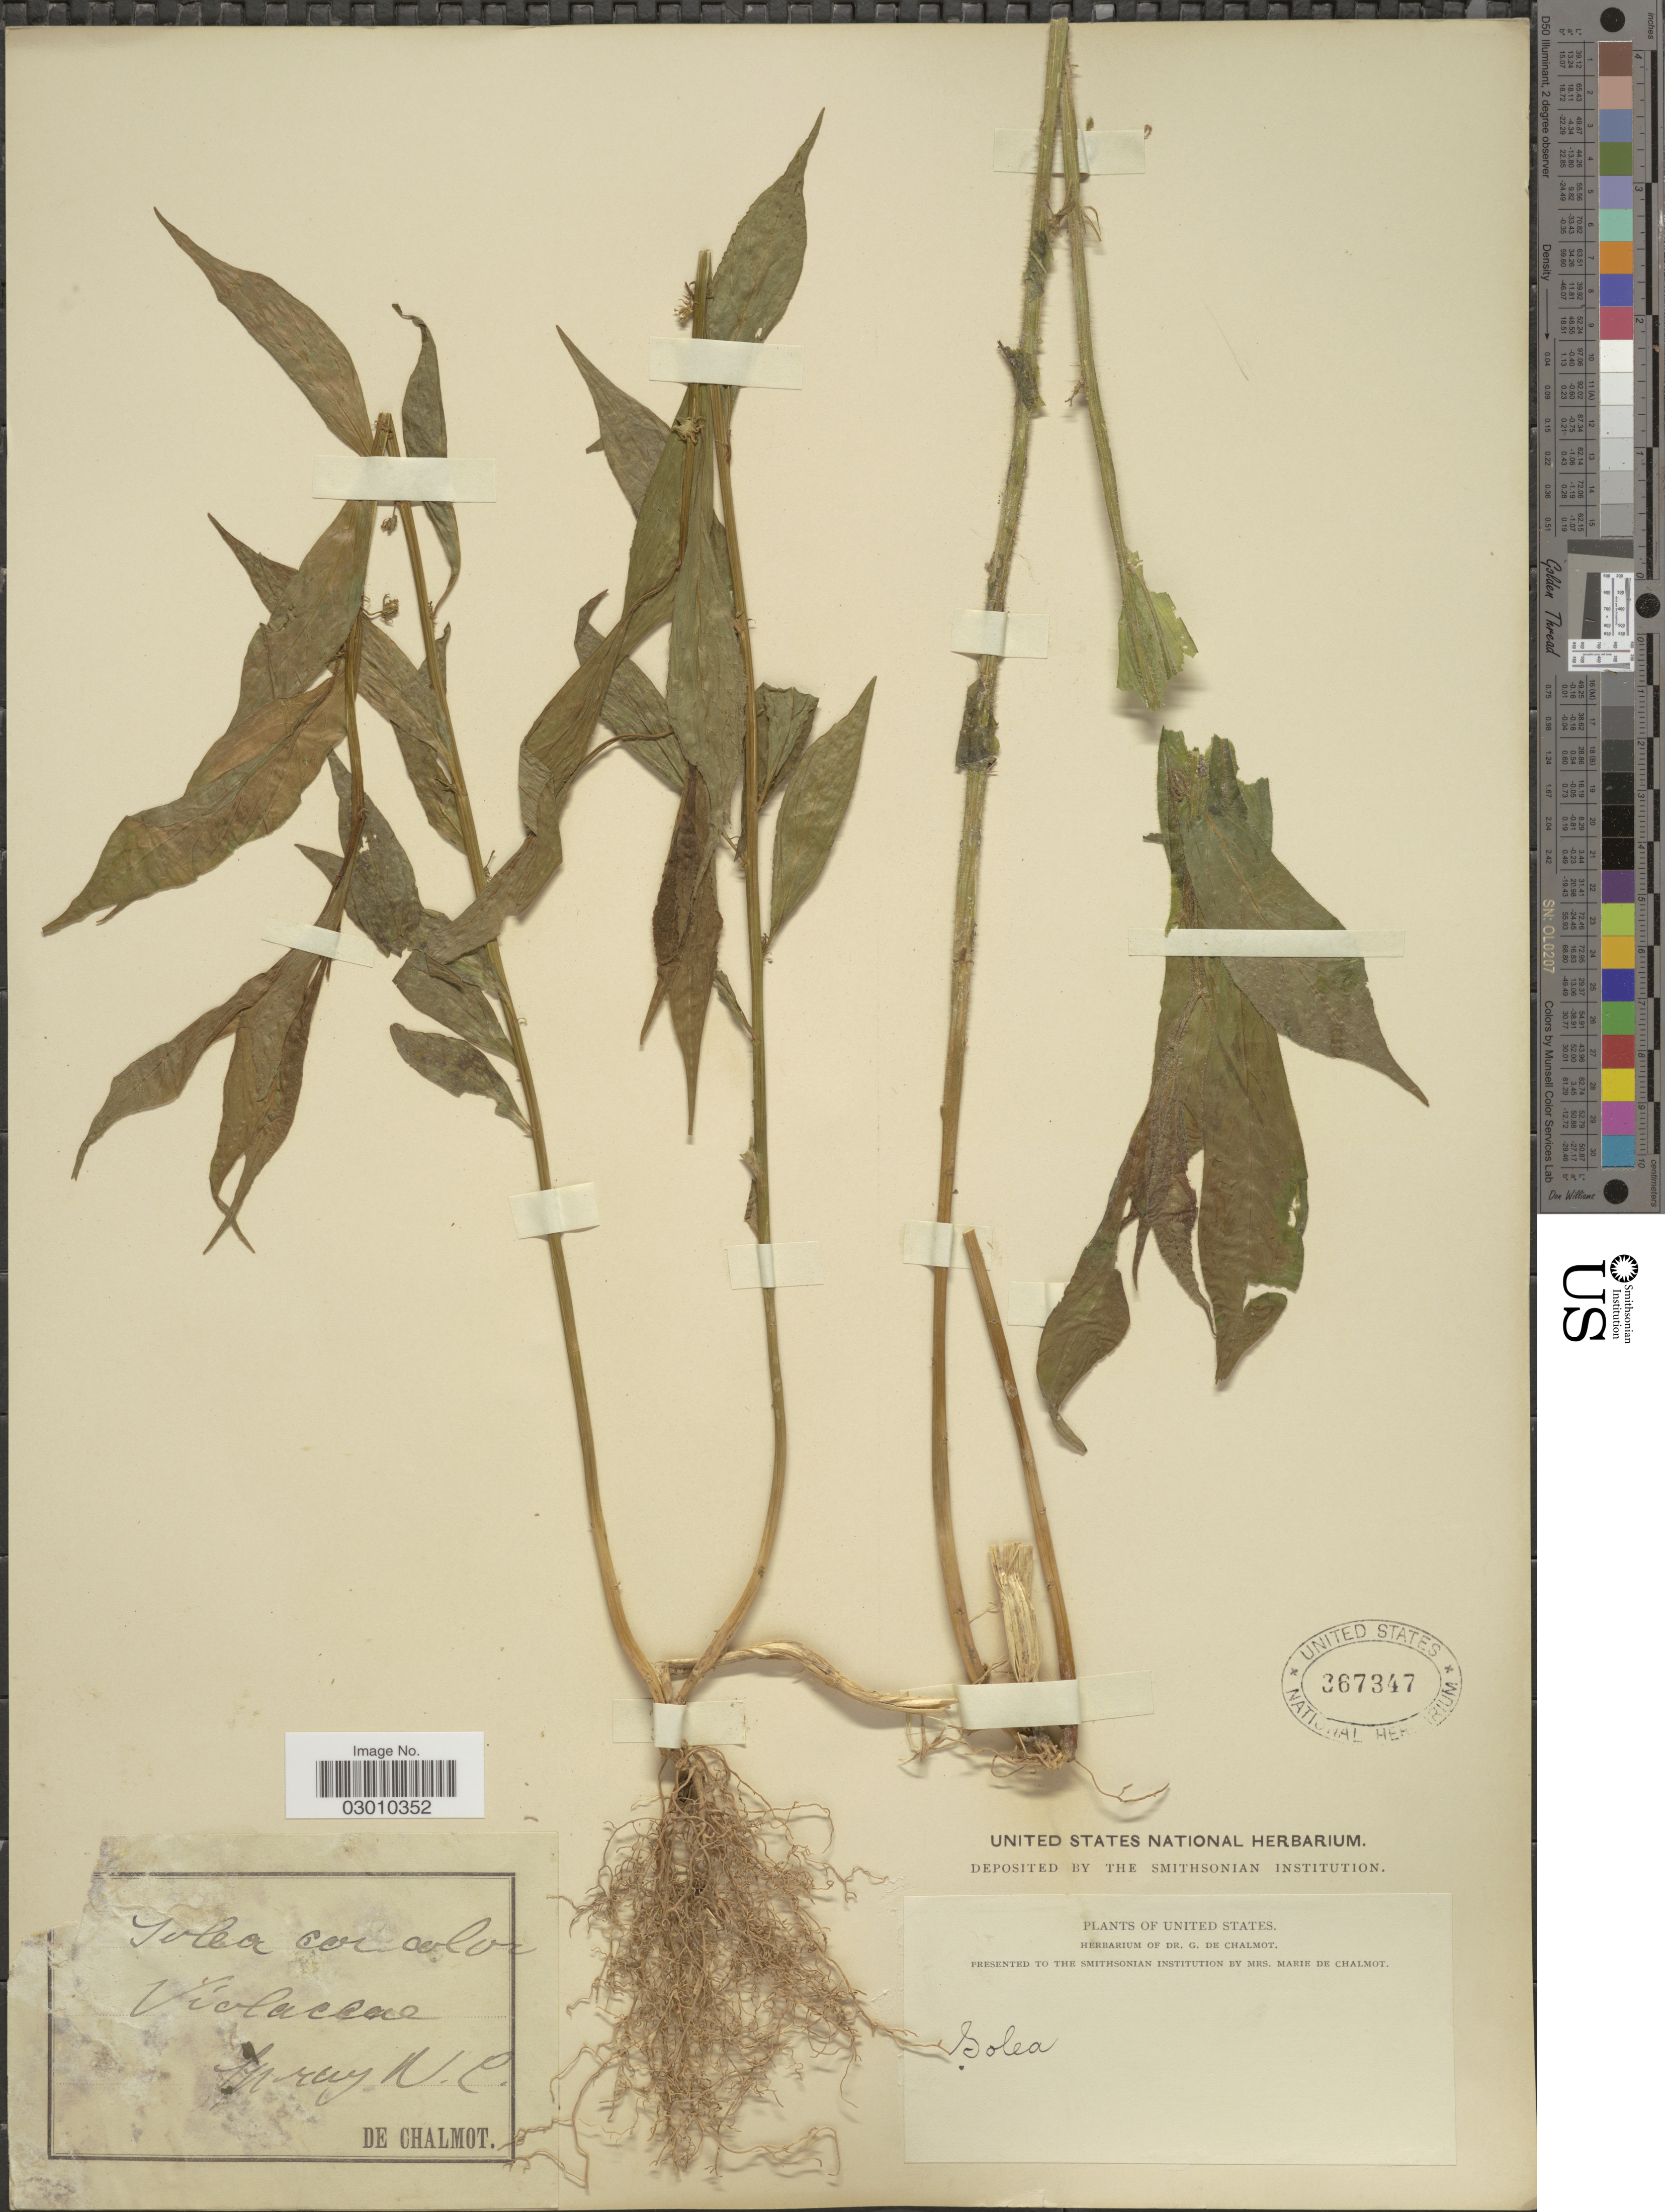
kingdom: Plantae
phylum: Tracheophyta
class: Magnoliopsida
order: Malpighiales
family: Violaceae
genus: Cubelium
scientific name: Cubelium concolor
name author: (T.F. Forst.) Raf. ex Britton & A. Br.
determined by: Strong, Mark T., (BOT), Smithsonian Institution - National Museum of Natural History (UNITED STATES)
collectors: G. de Chalmot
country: United States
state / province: North Carolina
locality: Spray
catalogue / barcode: US 367347